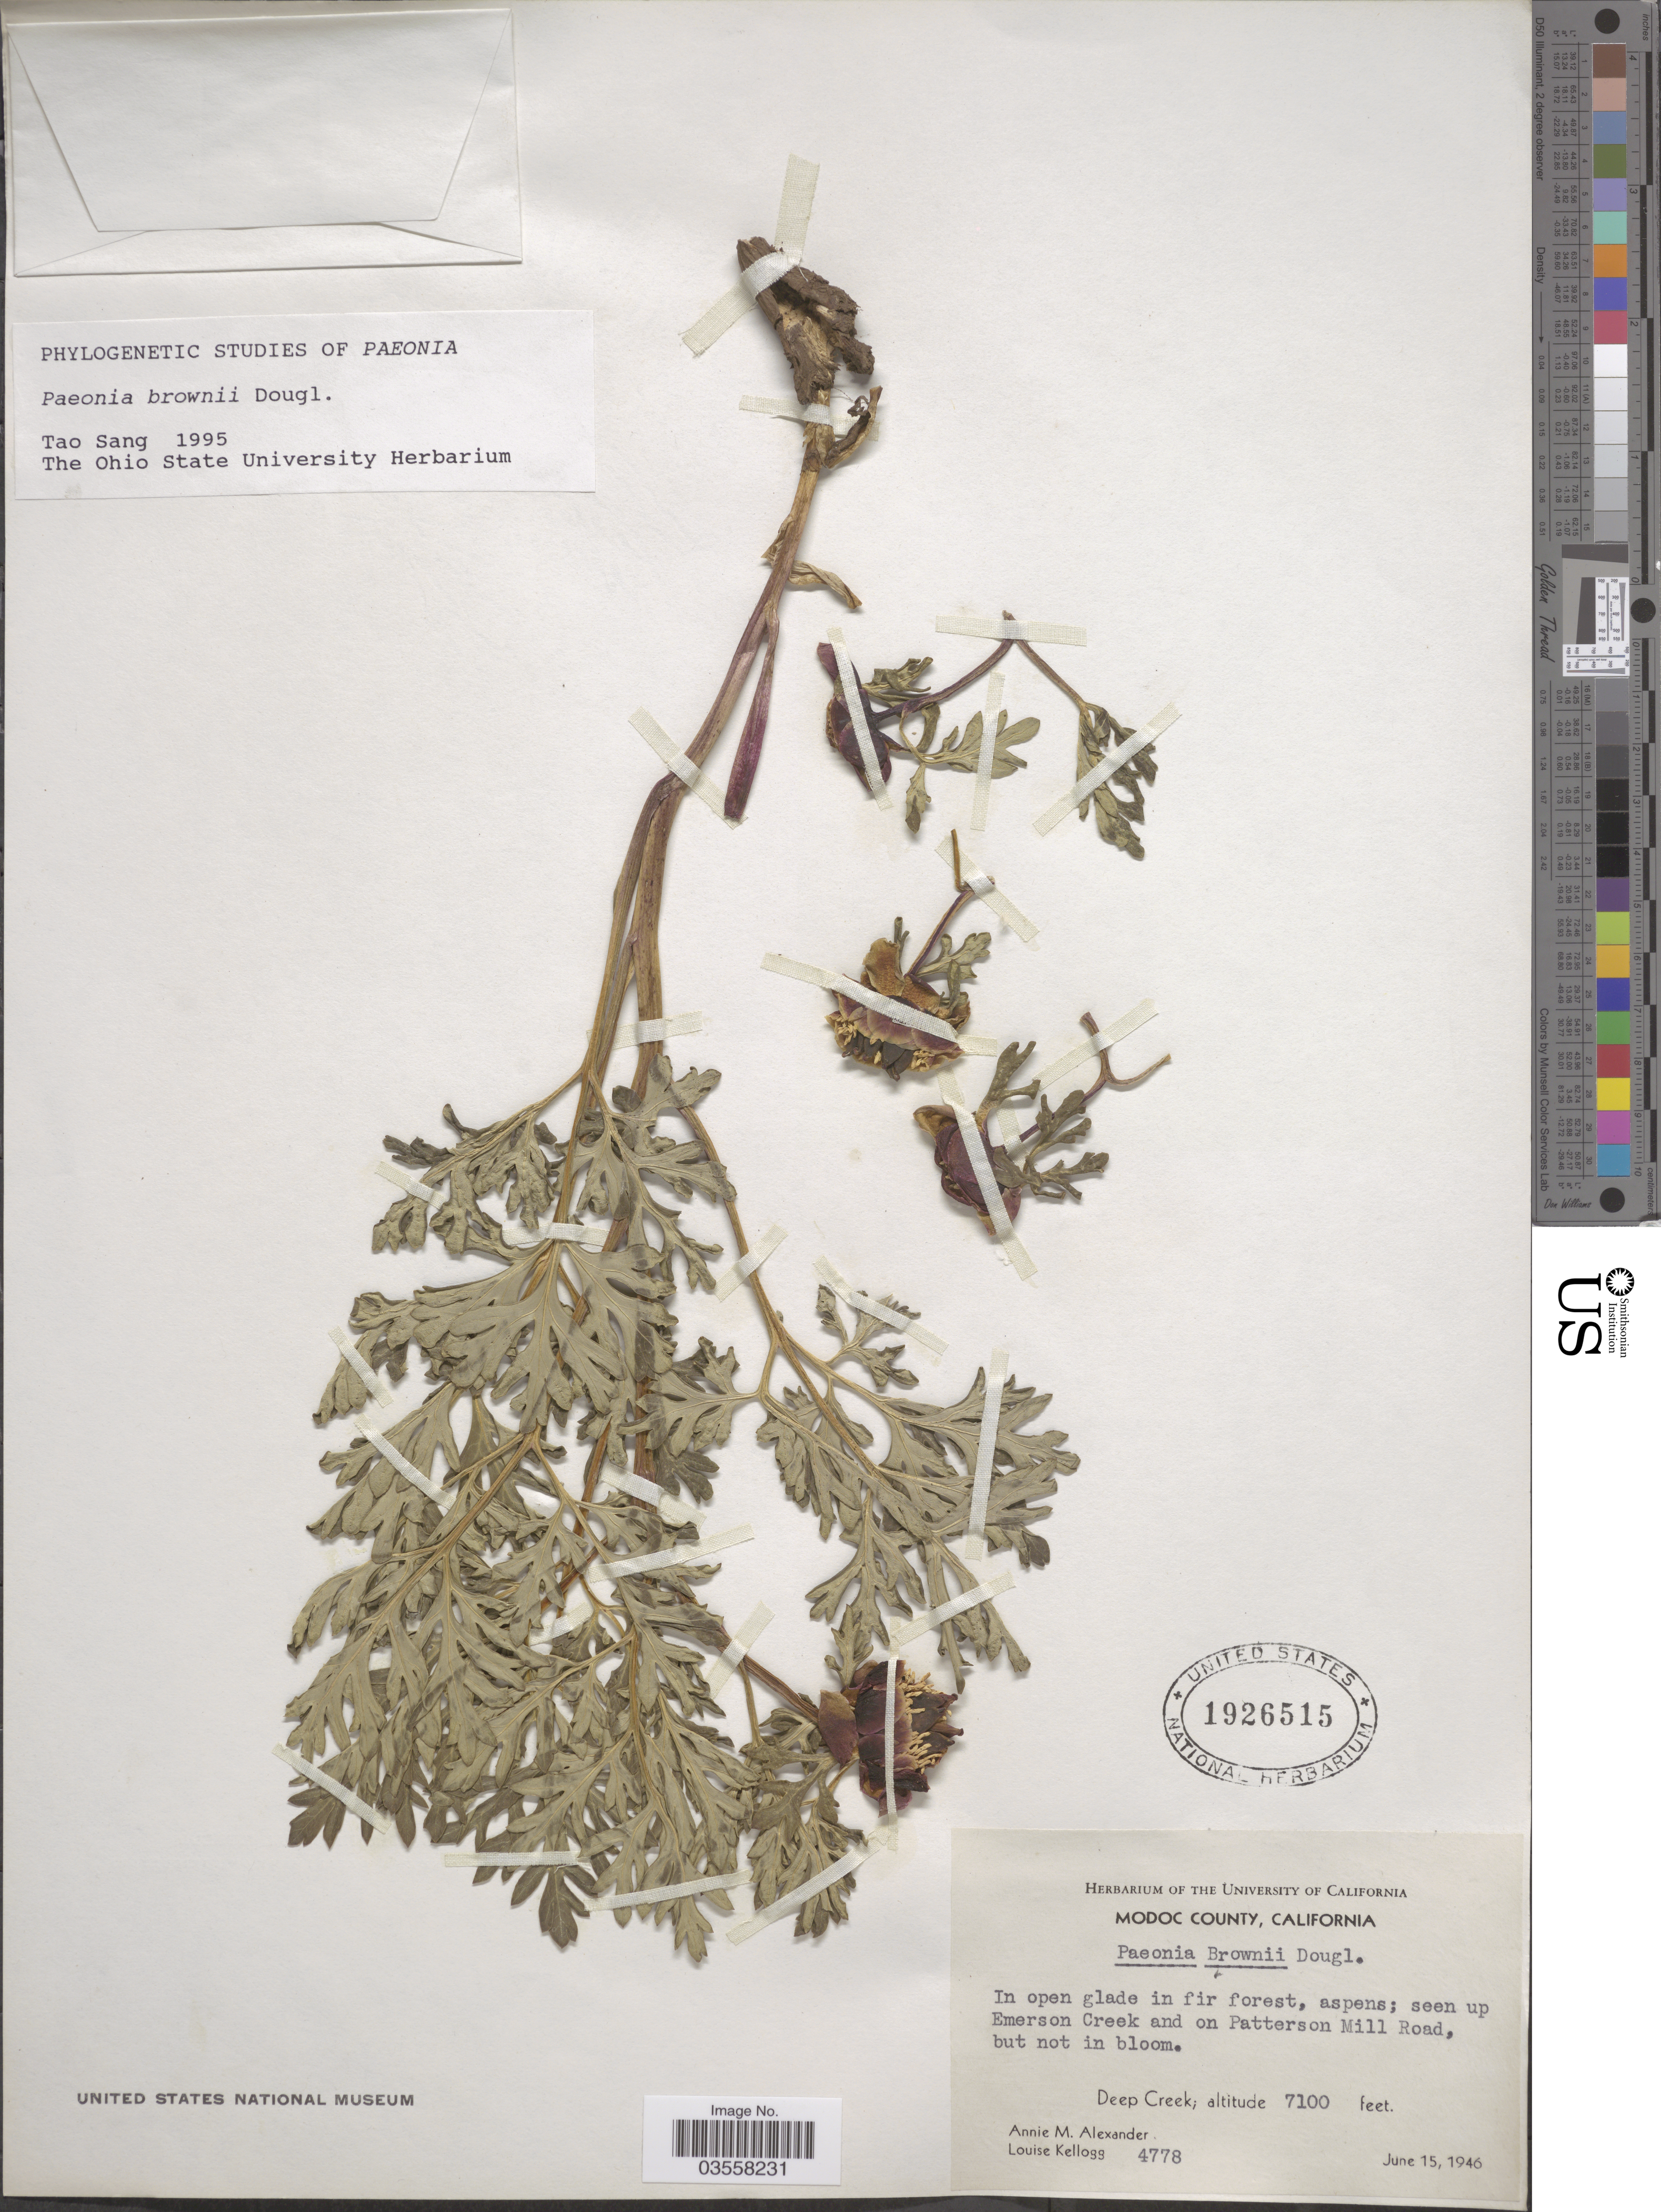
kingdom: Plantae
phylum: Tracheophyta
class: Magnoliopsida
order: Saxifragales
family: Paeoniaceae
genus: Paeonia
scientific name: Paeonia brownii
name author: Douglas ex Hook.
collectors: A. M. Alexander & L. Kellogg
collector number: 4778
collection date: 1946-06-15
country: United States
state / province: California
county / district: Modoc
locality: Modoc County. Emerson Creek and on Patterson Mill Road. Deep Creek.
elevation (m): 2164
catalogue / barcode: US 1926515